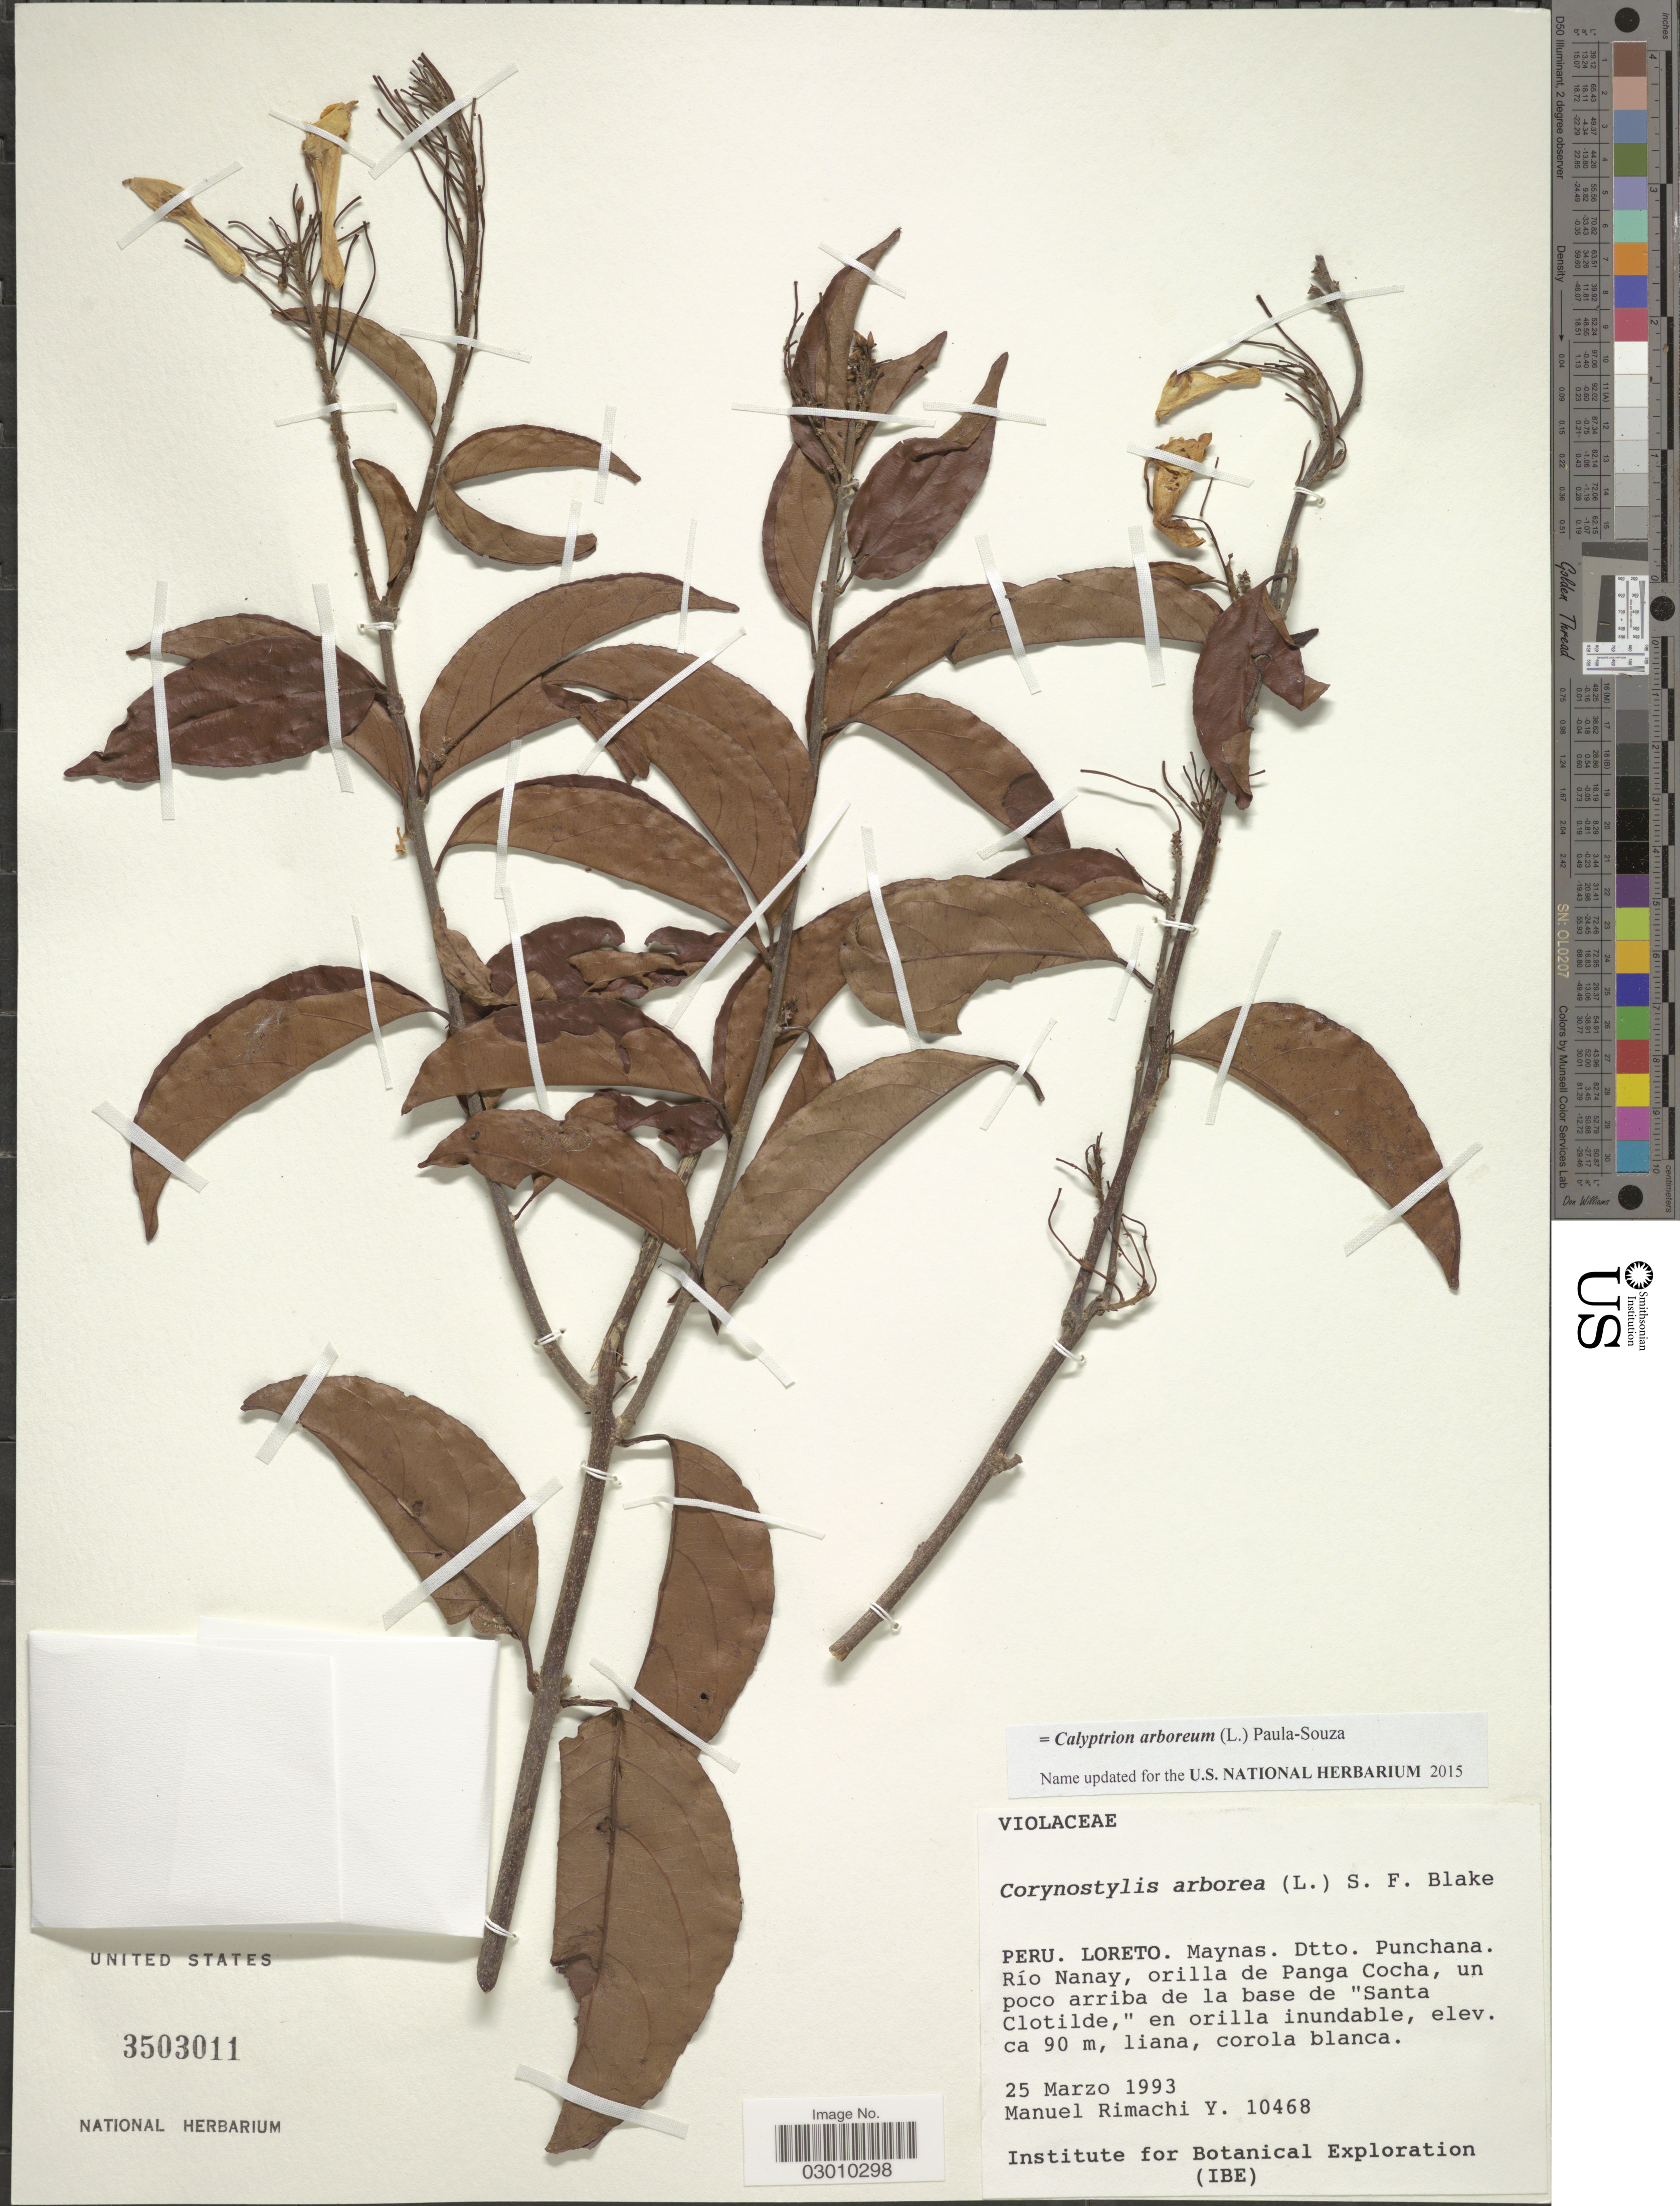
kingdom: Plantae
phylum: Tracheophyta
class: Magnoliopsida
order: Malpighiales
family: Violaceae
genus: Calyptrion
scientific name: Calyptrion arboreum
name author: (L.) Paula-Souza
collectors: M. Rimachi Y.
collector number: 10468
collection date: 1993-03-25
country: Peru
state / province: Loreto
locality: Maynas. Dtto. Punchana. Río Nanay, orilla de Panga Cocha, un poco arriba de la base de "Santa Clotilde".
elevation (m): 90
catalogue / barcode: US 3503011